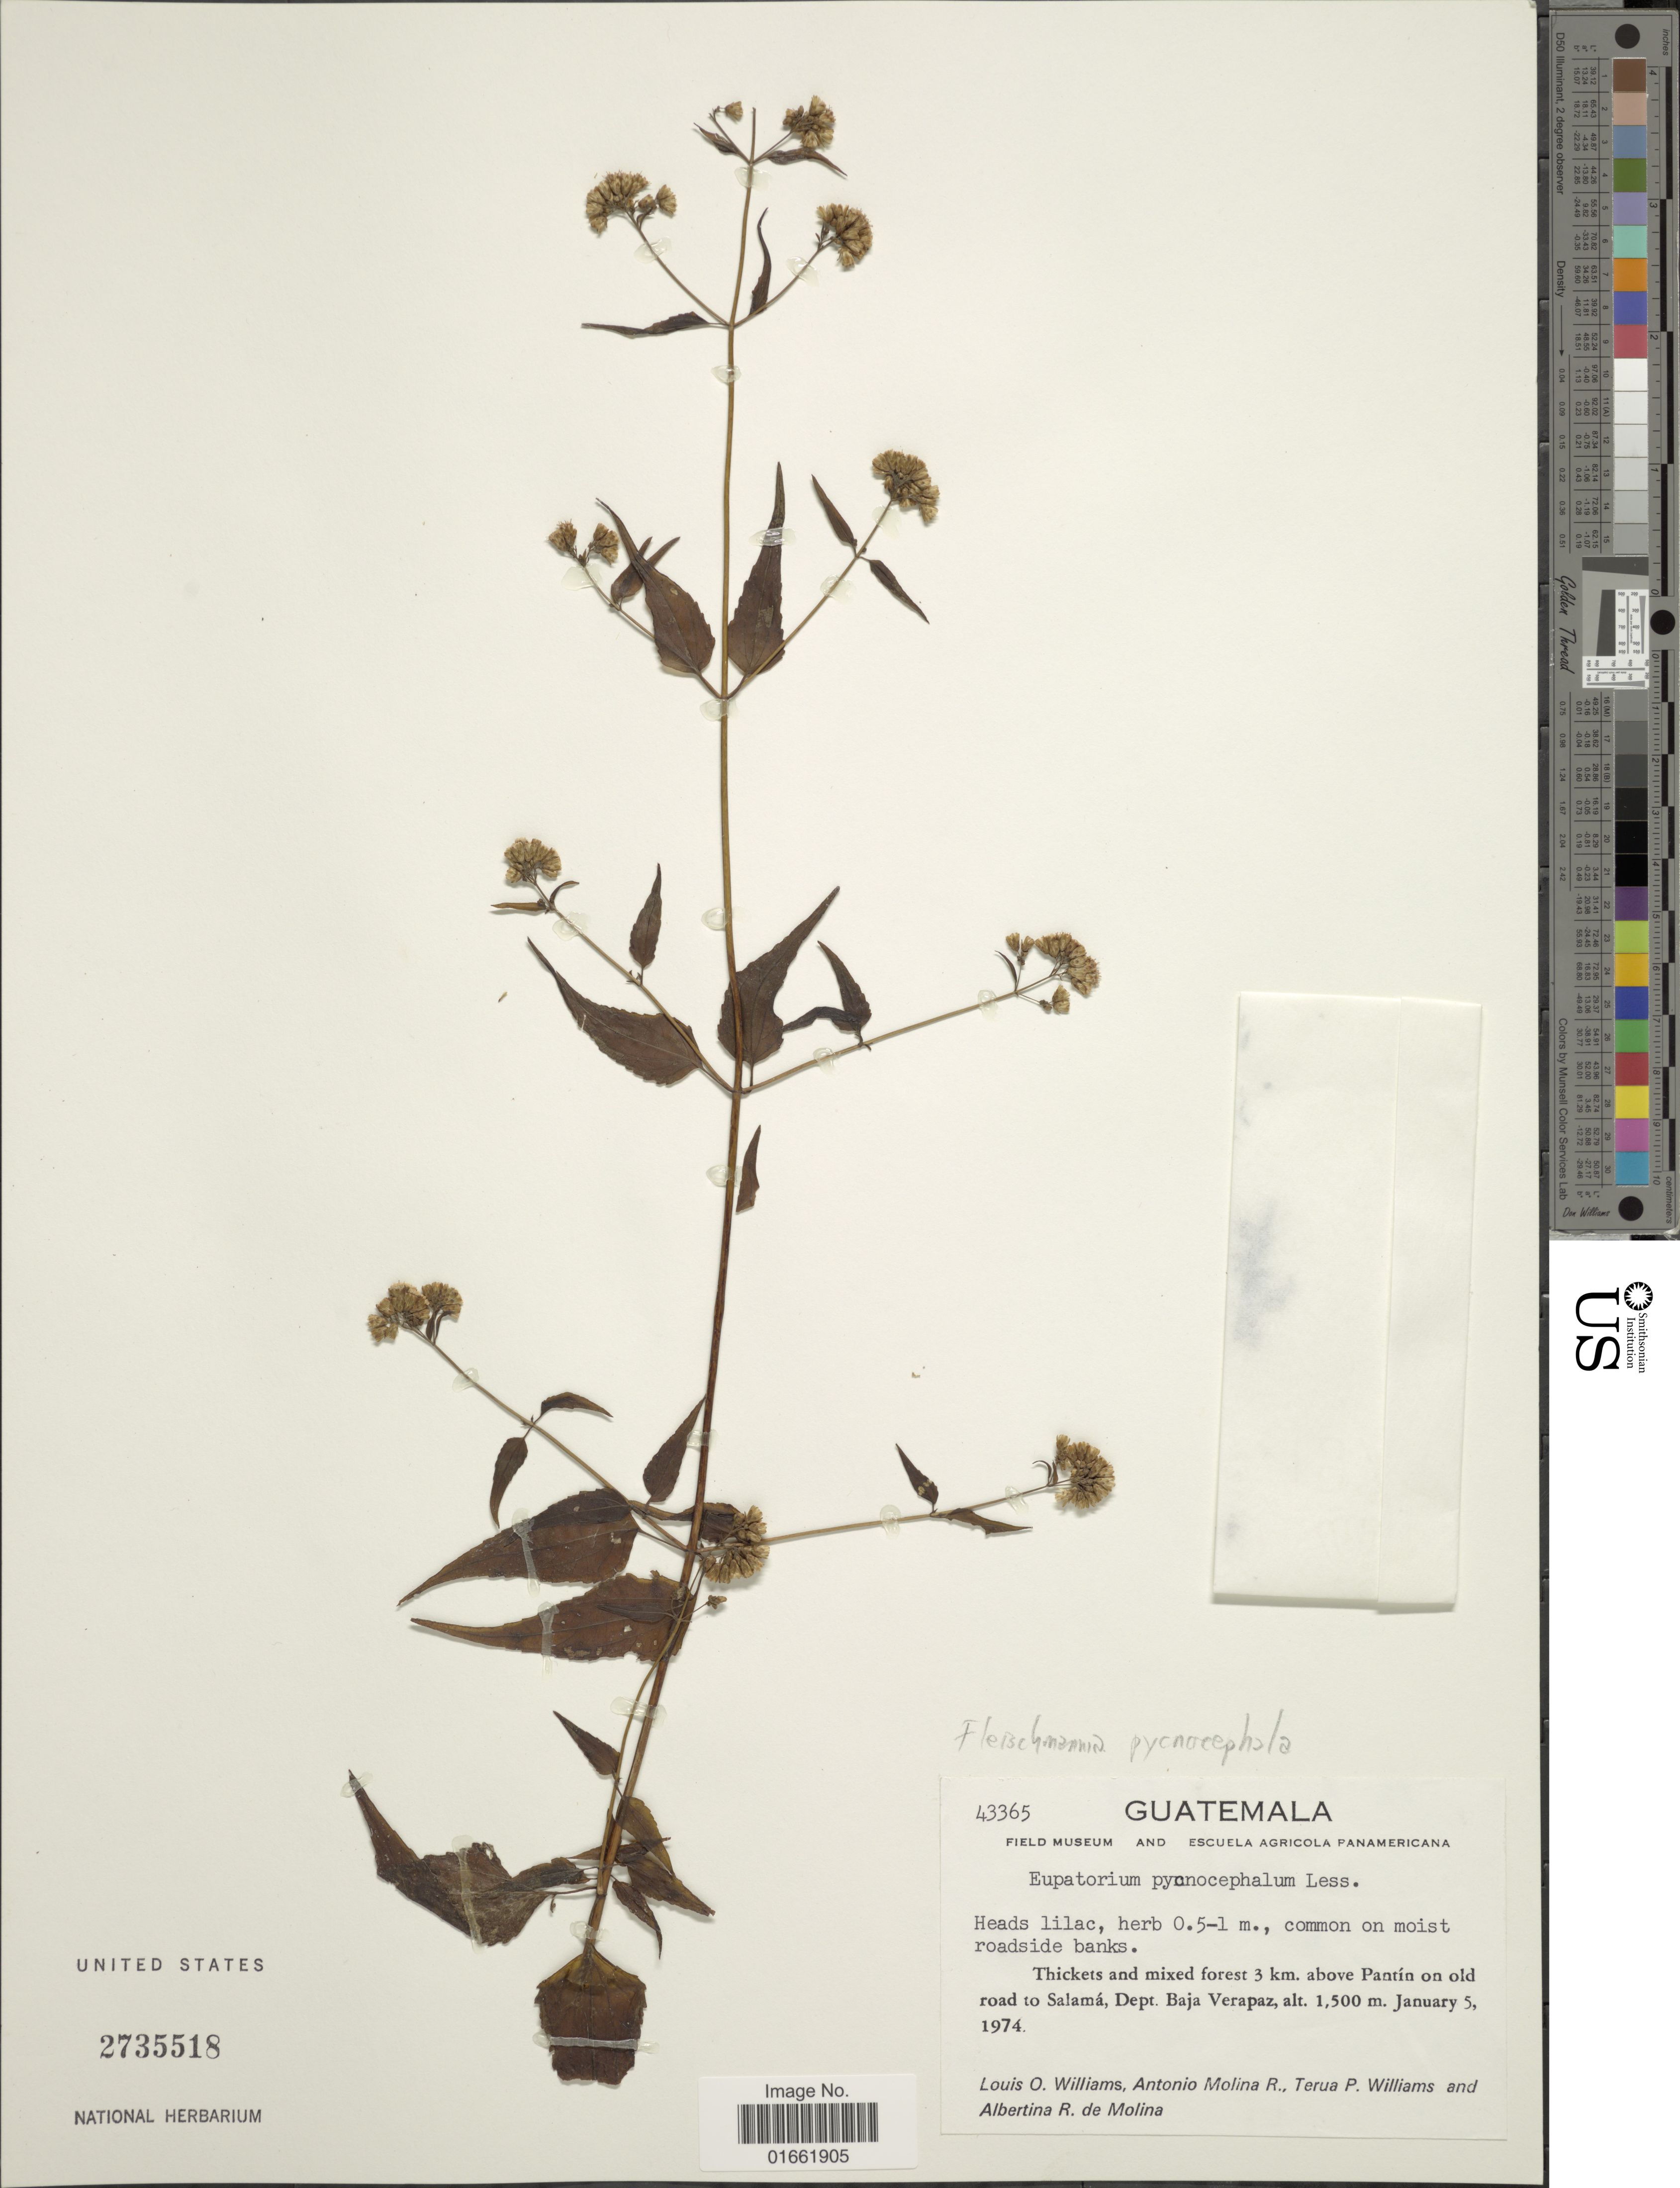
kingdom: Plantae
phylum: Tracheophyta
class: Magnoliopsida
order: Asterales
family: Asteraceae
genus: Fleischmannia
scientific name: Fleischmannia pycnocephala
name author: (Less.) R.M. King & H. Rob.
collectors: L. O. Williams, A. Molina R., T. P. Williams & A. R. Molina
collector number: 43365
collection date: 1974-01-05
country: Guatemala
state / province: Baja Verapaz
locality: Thickets and mixed forest 3 km. above Pantín on old road to Salamá, Dept. Baja Verapaz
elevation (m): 1500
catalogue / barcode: US 2735518